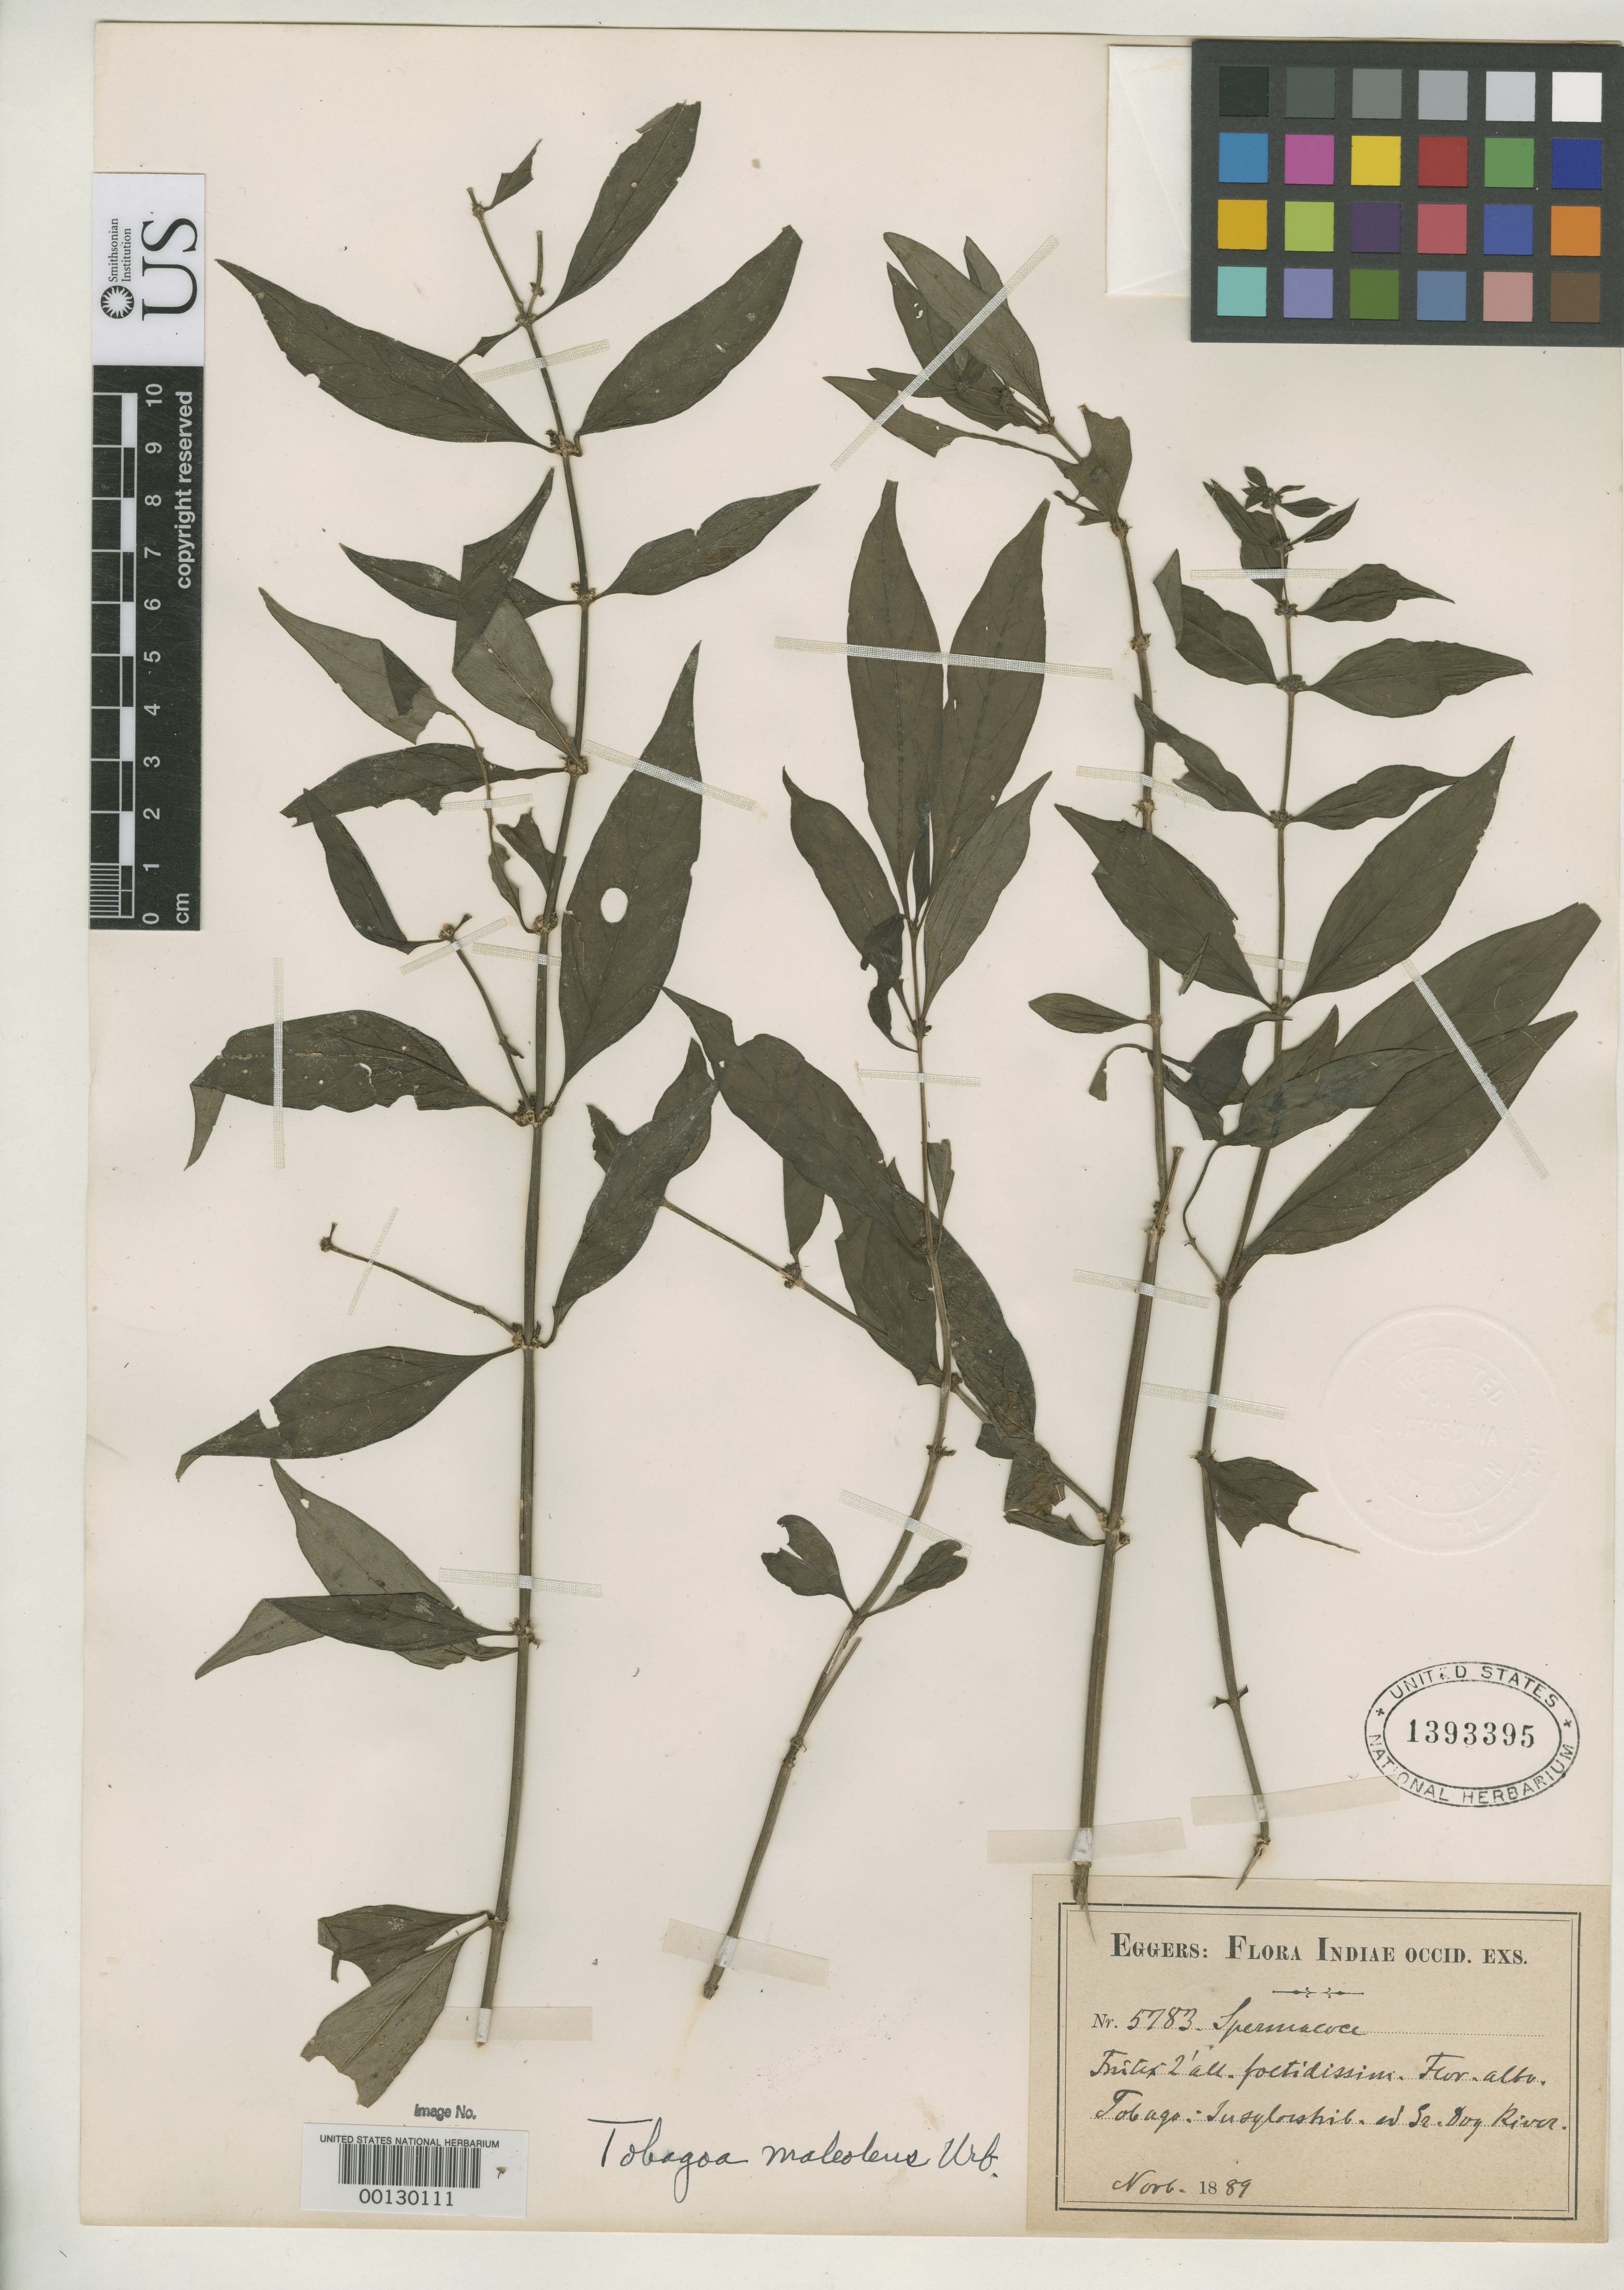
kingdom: Plantae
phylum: Tracheophyta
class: Magnoliopsida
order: Gentianales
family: Rubiaceae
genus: Tobagoa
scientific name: Tobagoa maleolens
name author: Urb.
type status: Isotype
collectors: H. F. A. von Eggers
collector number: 5783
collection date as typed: Nov 1889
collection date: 1889-11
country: Trinidad and Tobago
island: Tobago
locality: Tobago.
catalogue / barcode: US 1393395